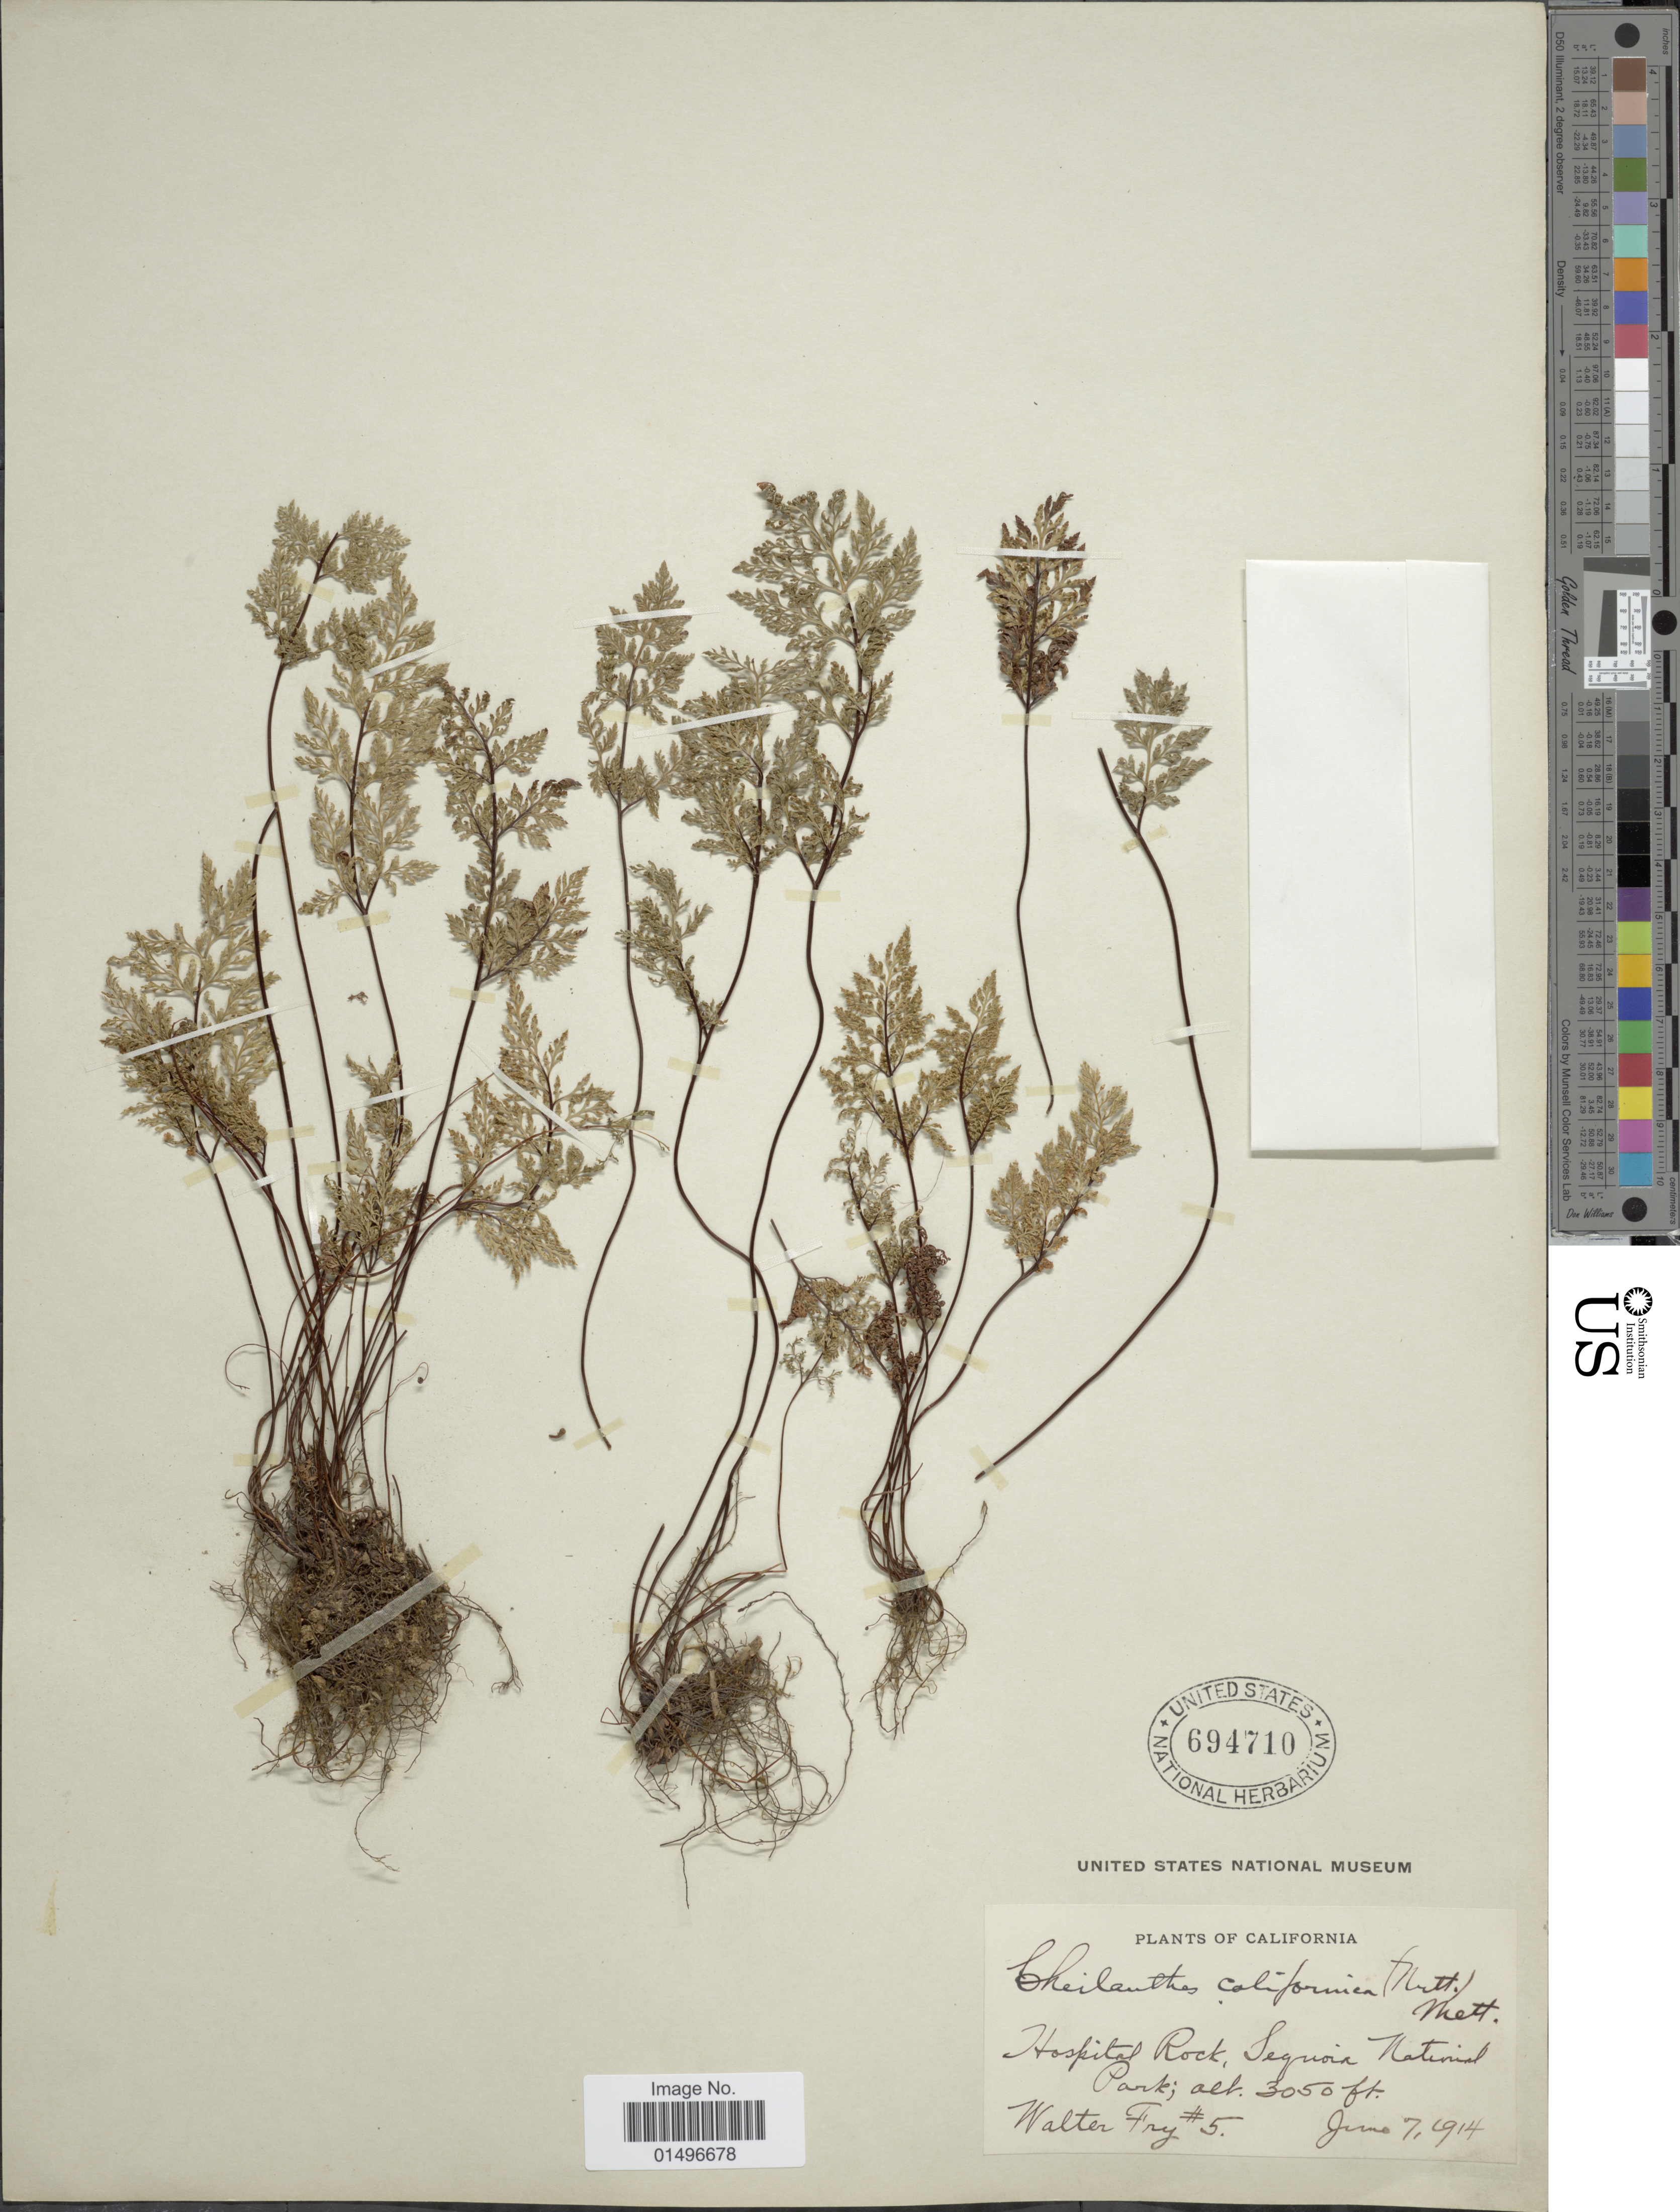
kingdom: Plantae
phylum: Tracheophyta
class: Polypodiopsida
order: Polypodiales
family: Pteridaceae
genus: Aspidotis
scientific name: Aspidotis californica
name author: (Hook.) Nutt. ex Copel.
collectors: W. Fry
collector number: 5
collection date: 1914-06-07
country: United States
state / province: California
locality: California, Hospital Rock, Sernoia National Park.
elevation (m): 930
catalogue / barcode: US 694710